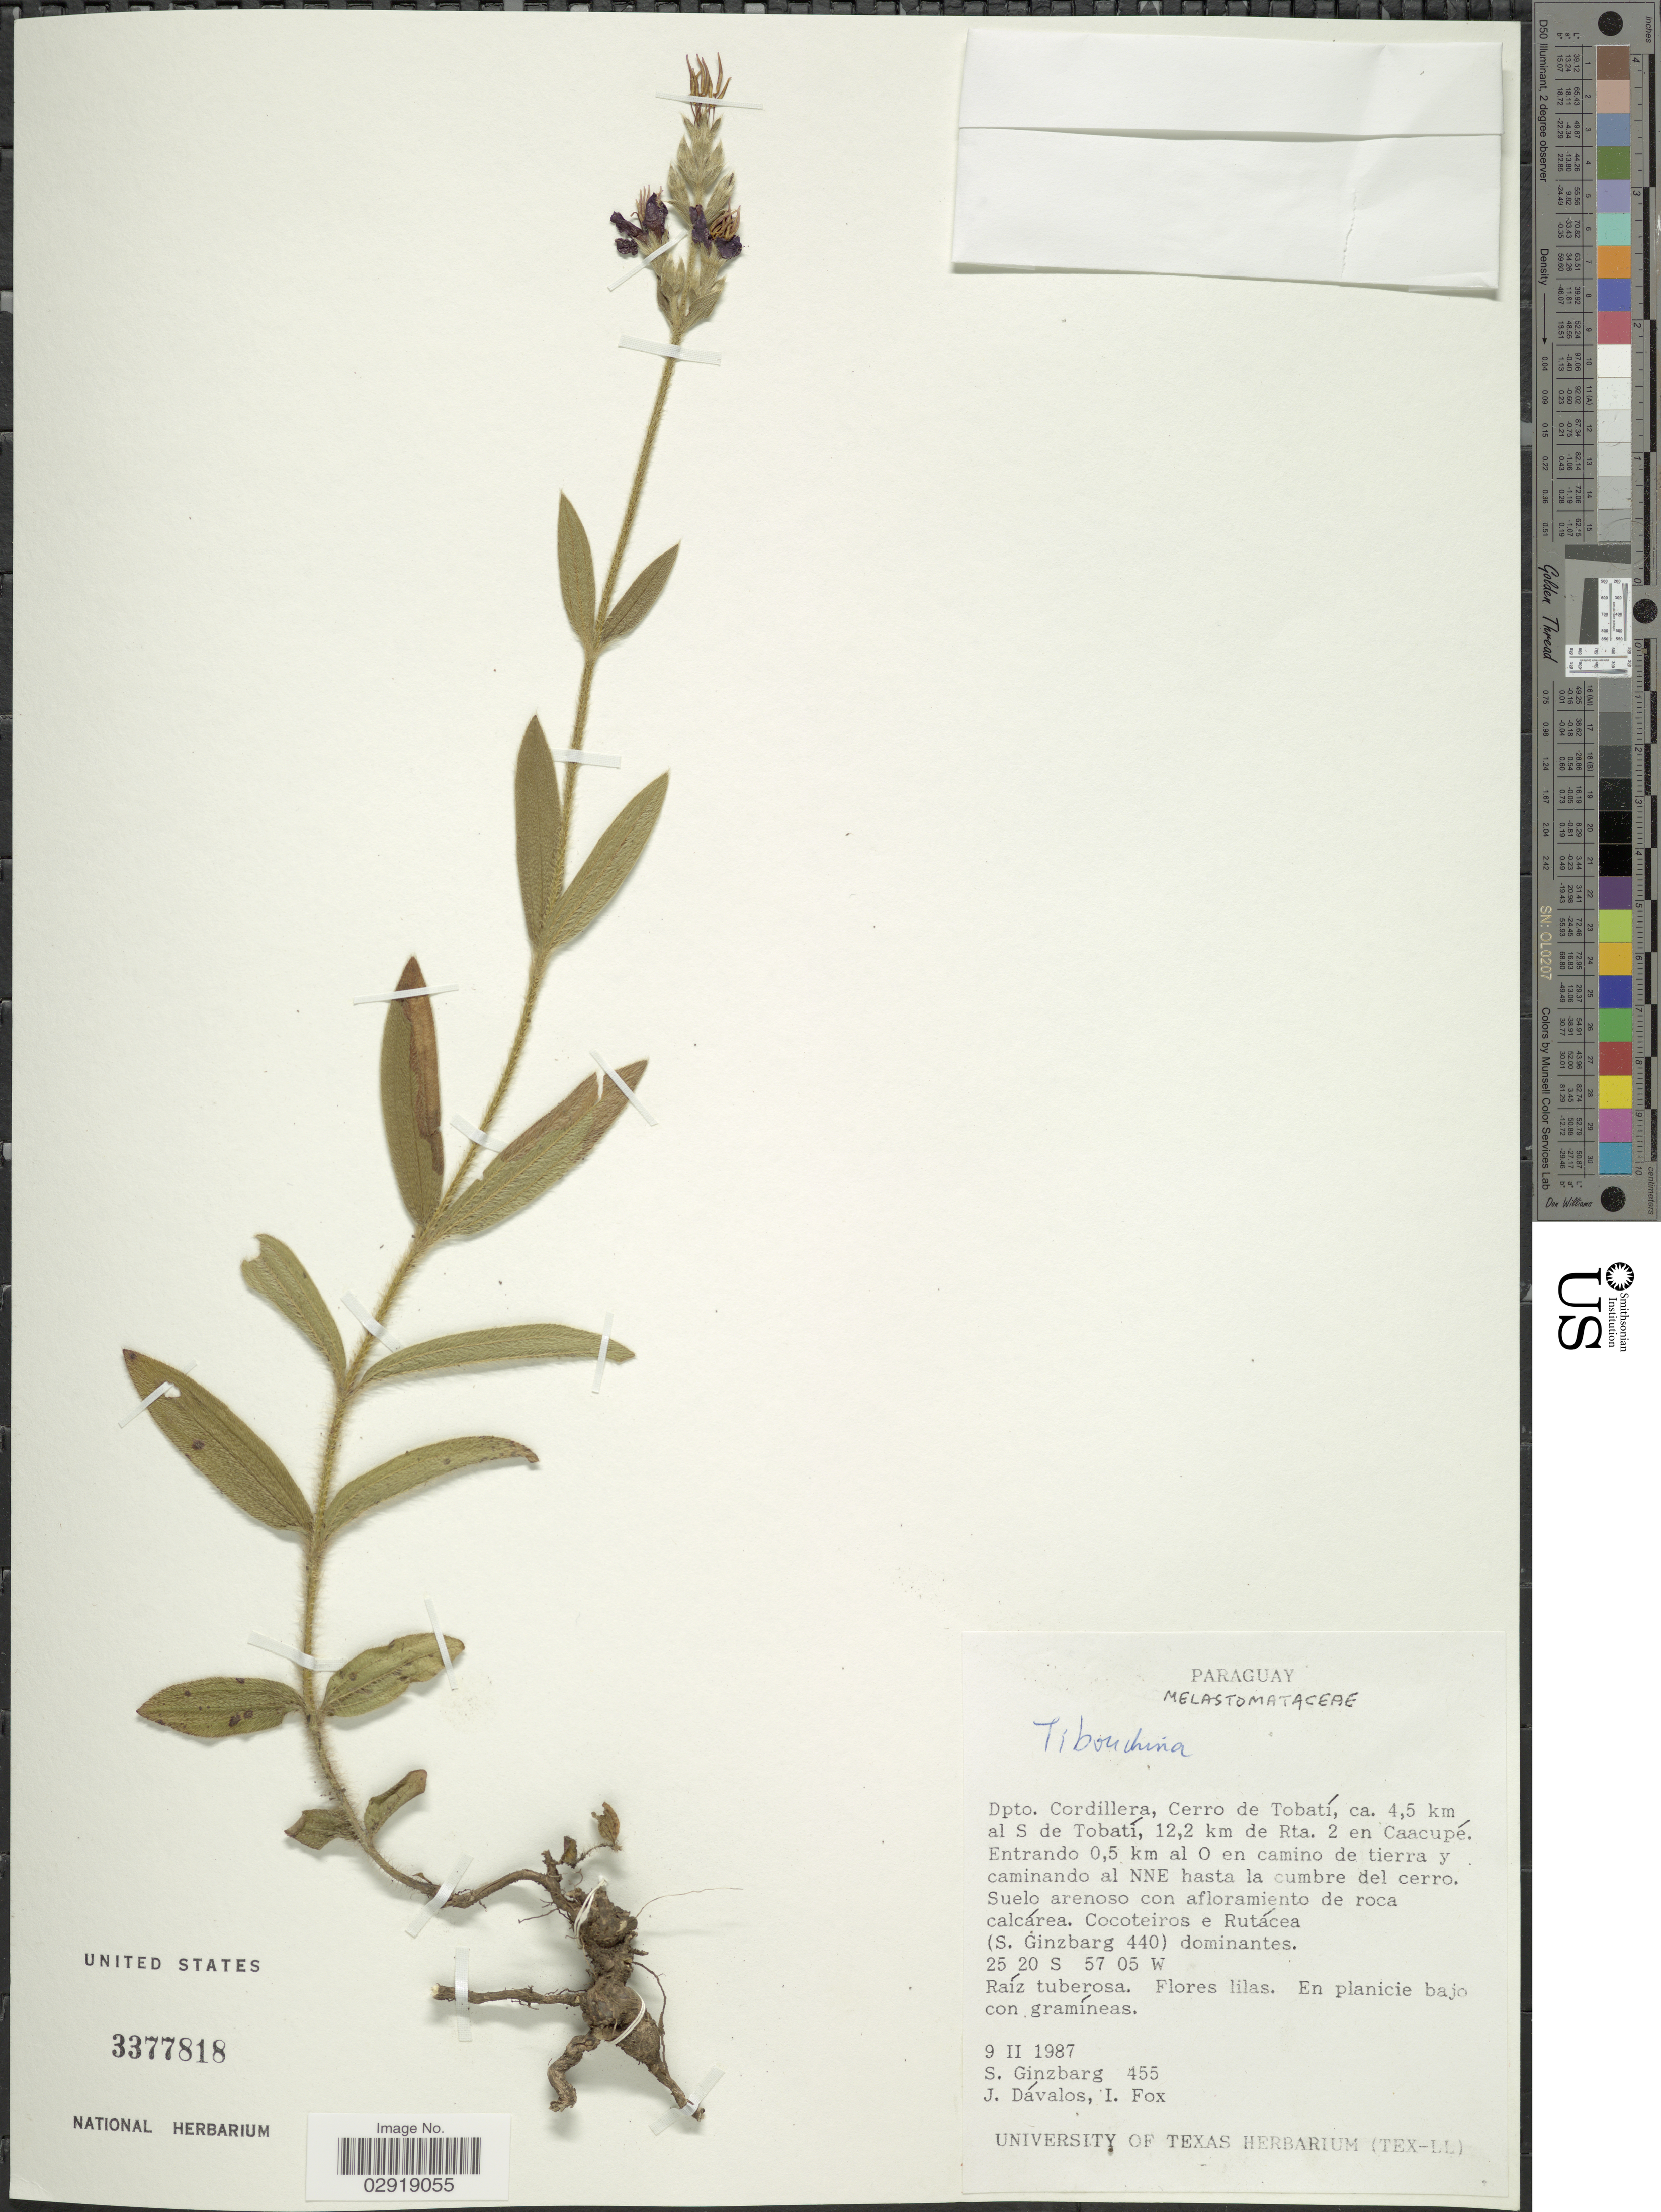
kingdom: Plantae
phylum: Tracheophyta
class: Magnoliopsida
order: Myrtales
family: Melastomataceae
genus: Chaetogastra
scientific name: Chaetogastra gracilis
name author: (Bonpl.) DC.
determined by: Michelangeli, F. A.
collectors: S. Ginzbarg, J. Dávalos & I. Fox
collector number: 455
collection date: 1987-02-09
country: Paraguay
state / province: Cordillera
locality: Dpto. Cordillera, Cerro de Tobatí, ca. 4,5 km al S de Tobatí, 12,2 km de Rta. 2 en Caacupé. Entrando 0,5 km al O en camino de tierra y caminando al NNE hasta la cumbre del cerro.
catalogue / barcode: US 3377818